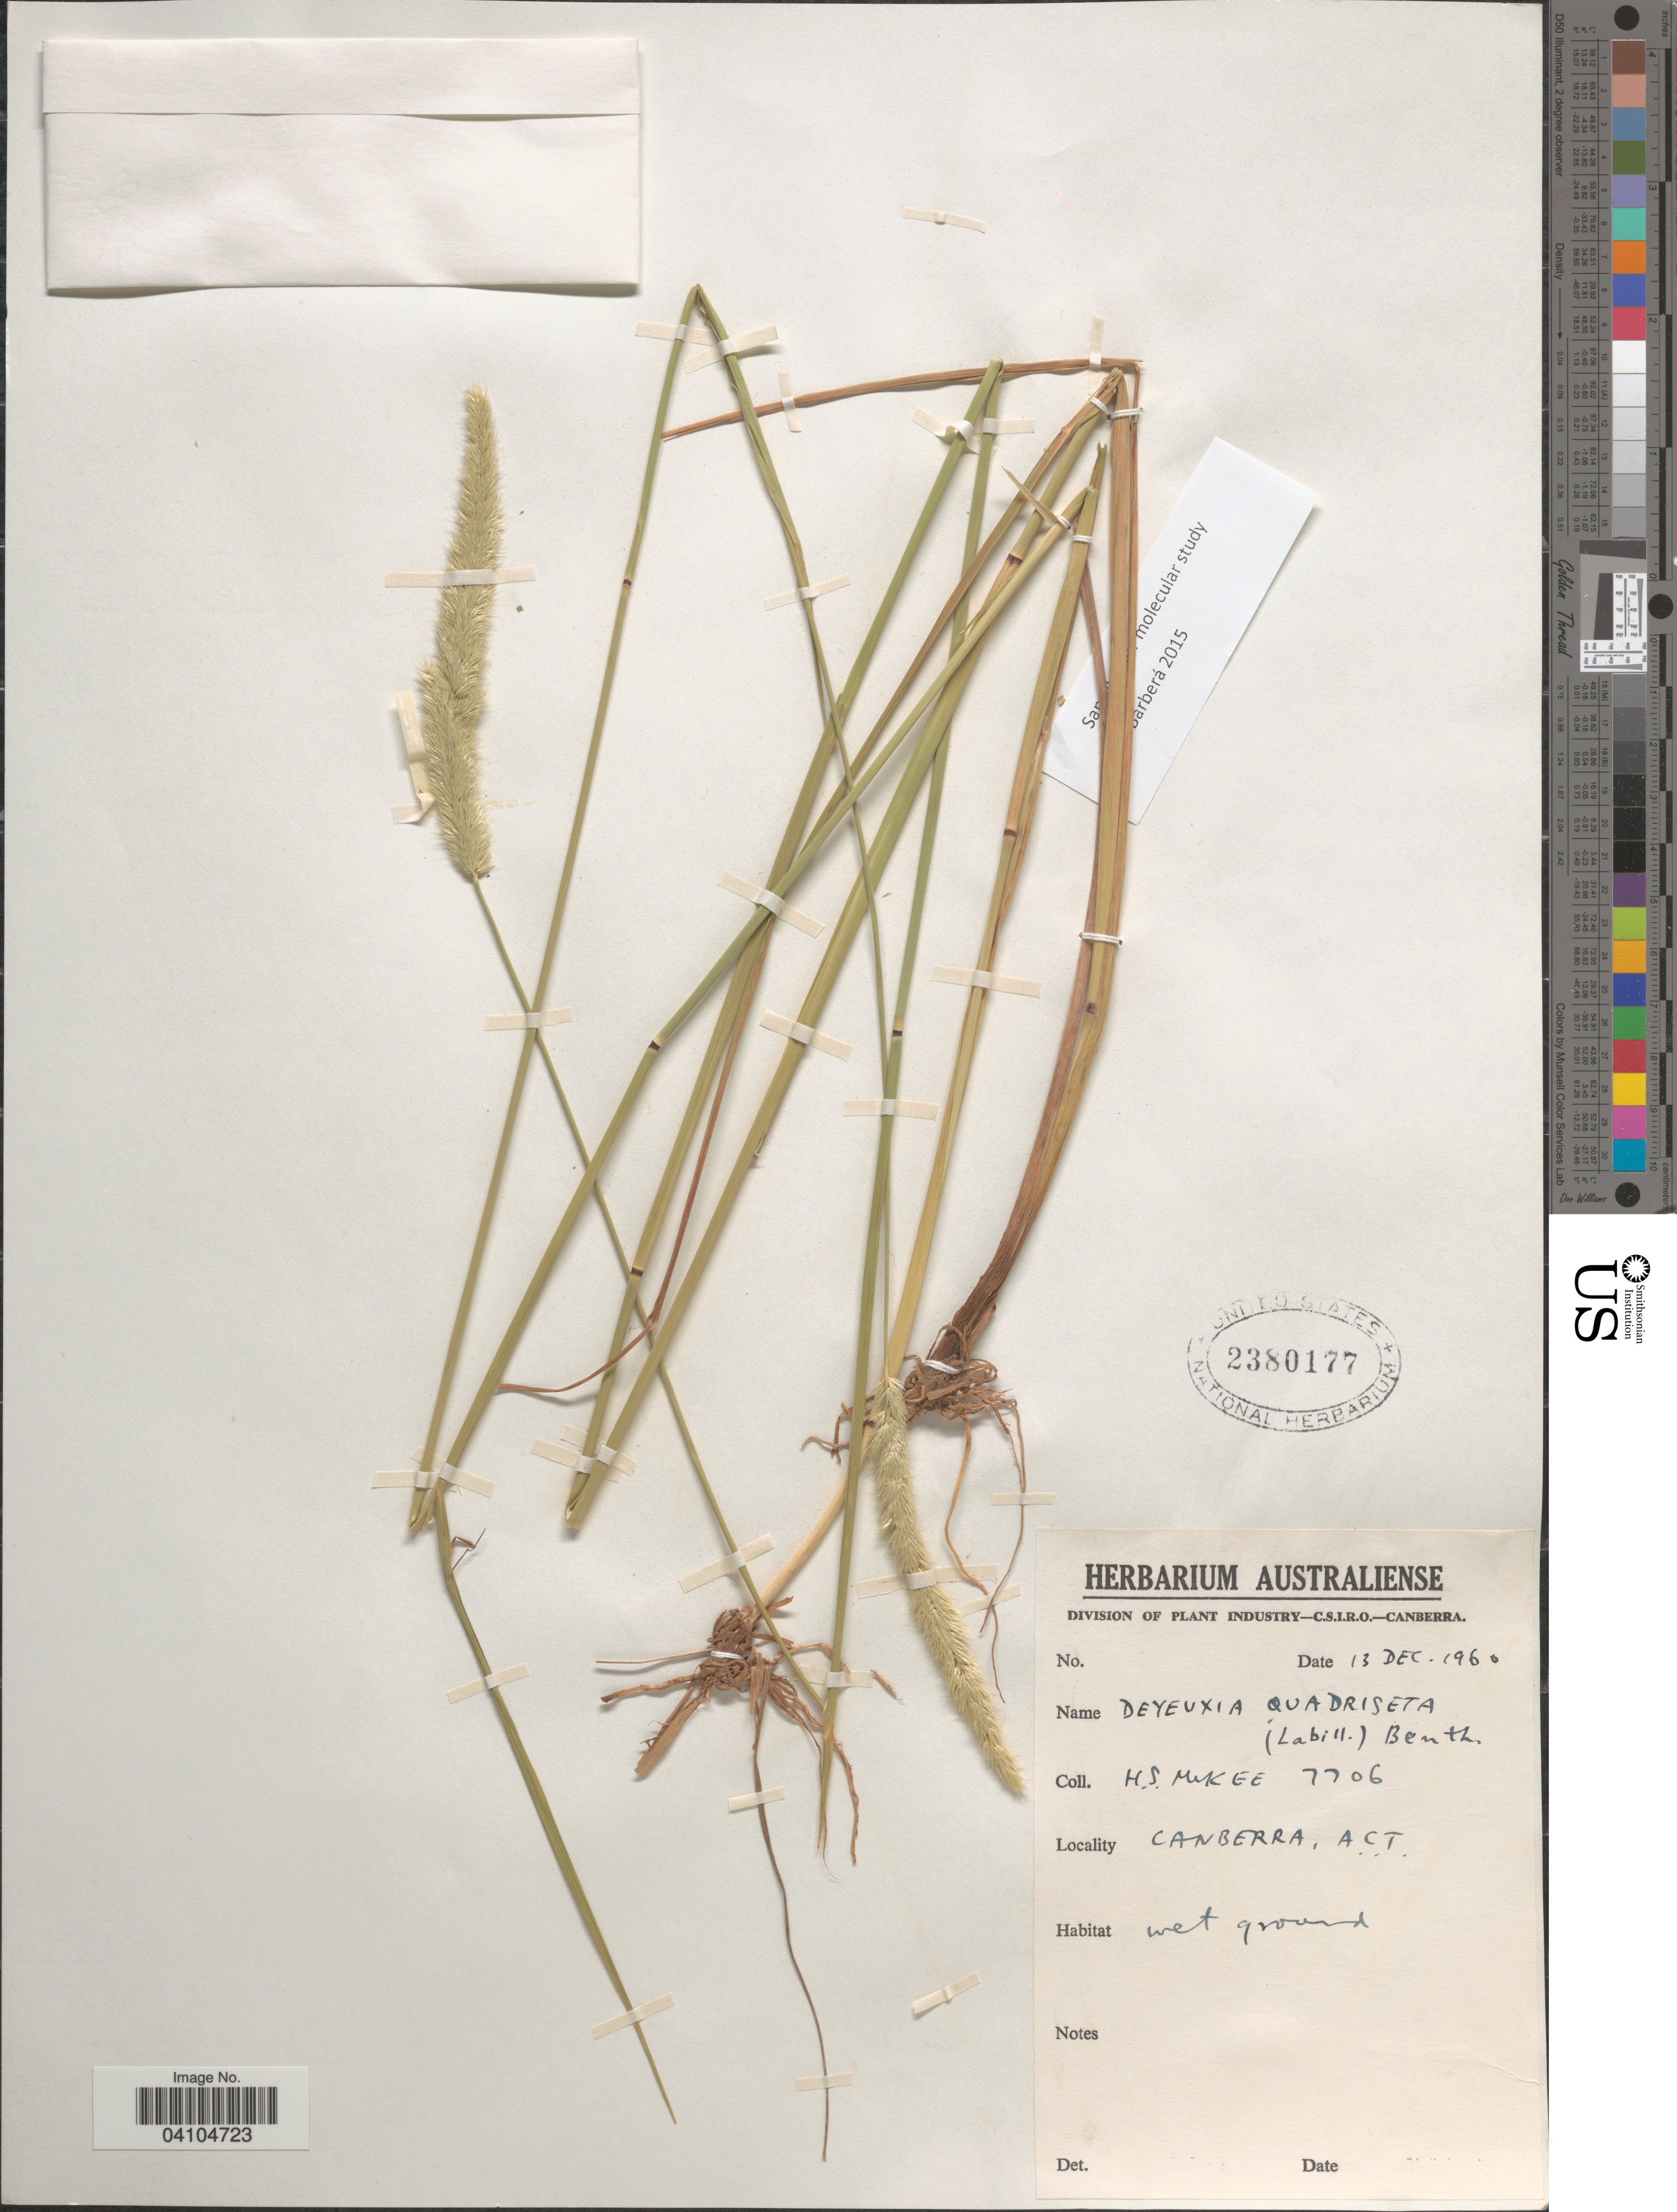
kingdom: Plantae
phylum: Tracheophyta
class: Liliopsida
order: Poales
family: Poaceae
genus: Pentapogon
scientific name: Pentapogon quadrisetus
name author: (Labill.) P.M. Peterson et al.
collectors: H. S. McKee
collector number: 7706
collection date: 1960-12-13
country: Australia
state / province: Australian Capital Territory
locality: Canberra, A.C.T.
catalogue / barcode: US 2380177